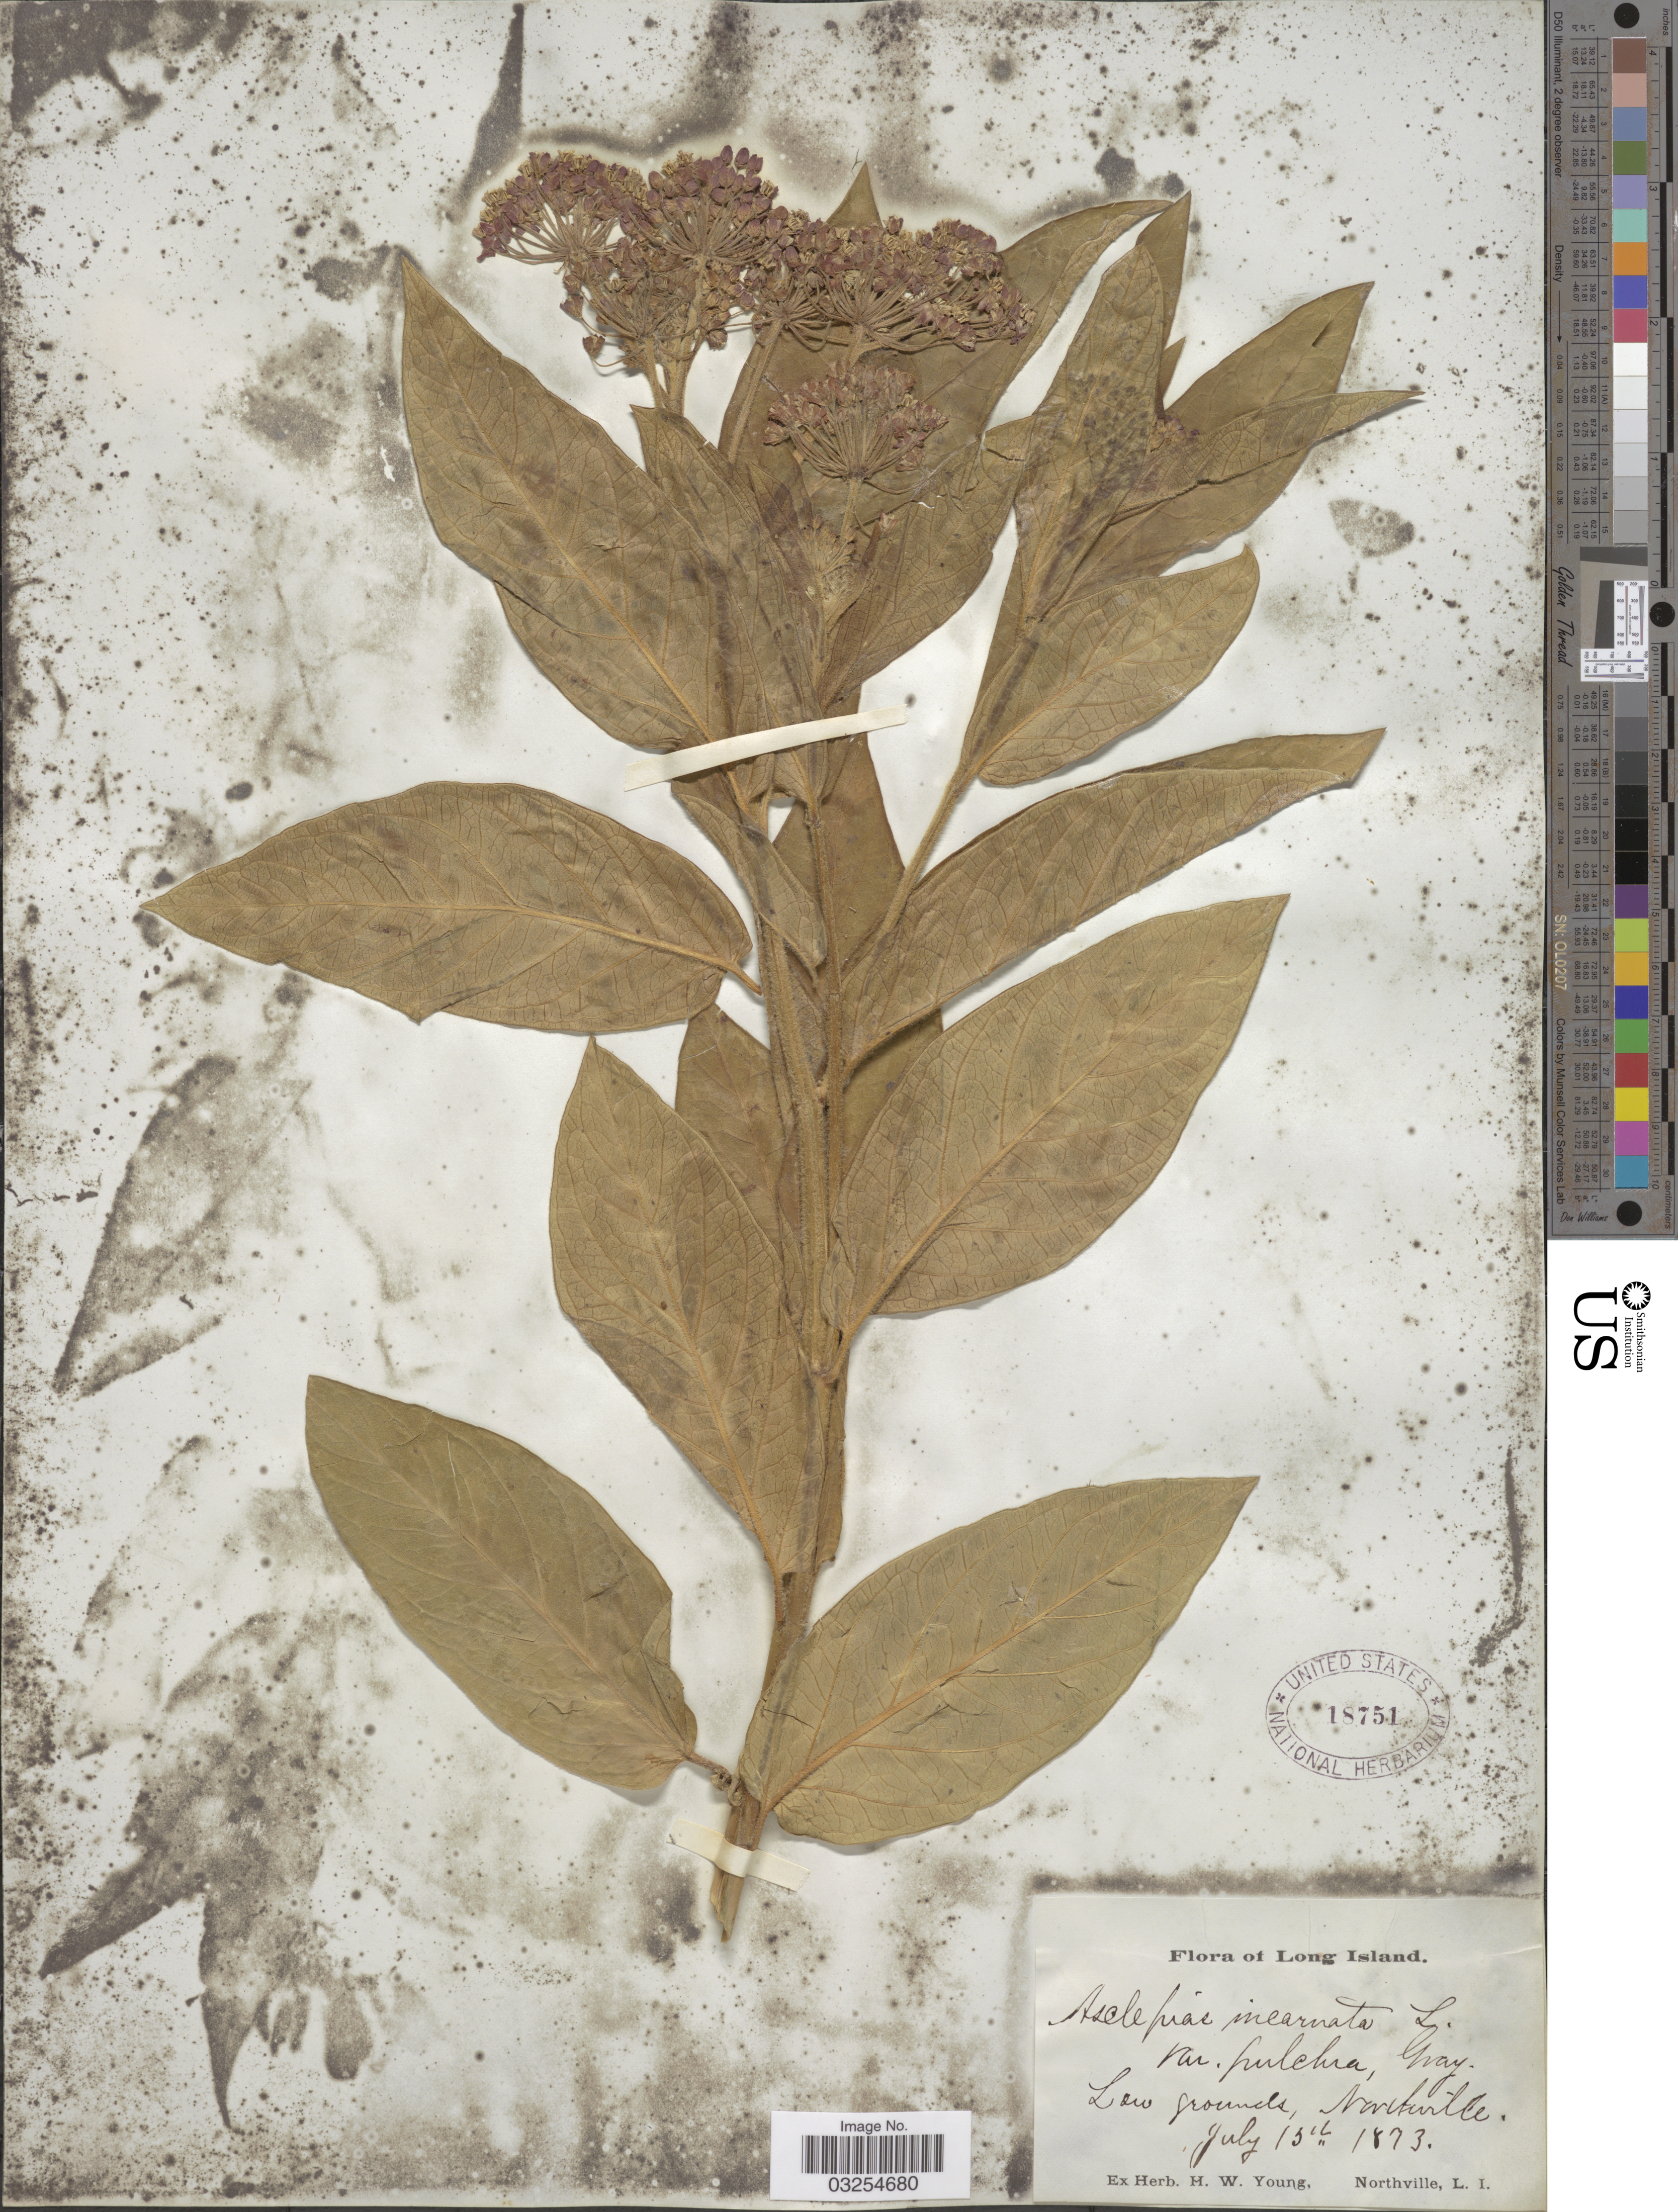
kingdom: Plantae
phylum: Tracheophyta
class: Magnoliopsida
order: Gentianales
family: Apocynaceae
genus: Asclepias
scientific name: Asclepias incarnata subsp. pulchra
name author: (Ehrh. ex Willd.) Woodson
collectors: ex herb. H.W. Young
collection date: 1873-07-13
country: United States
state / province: New York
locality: Long Island. Low grounds, Northville.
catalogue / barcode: US 18751